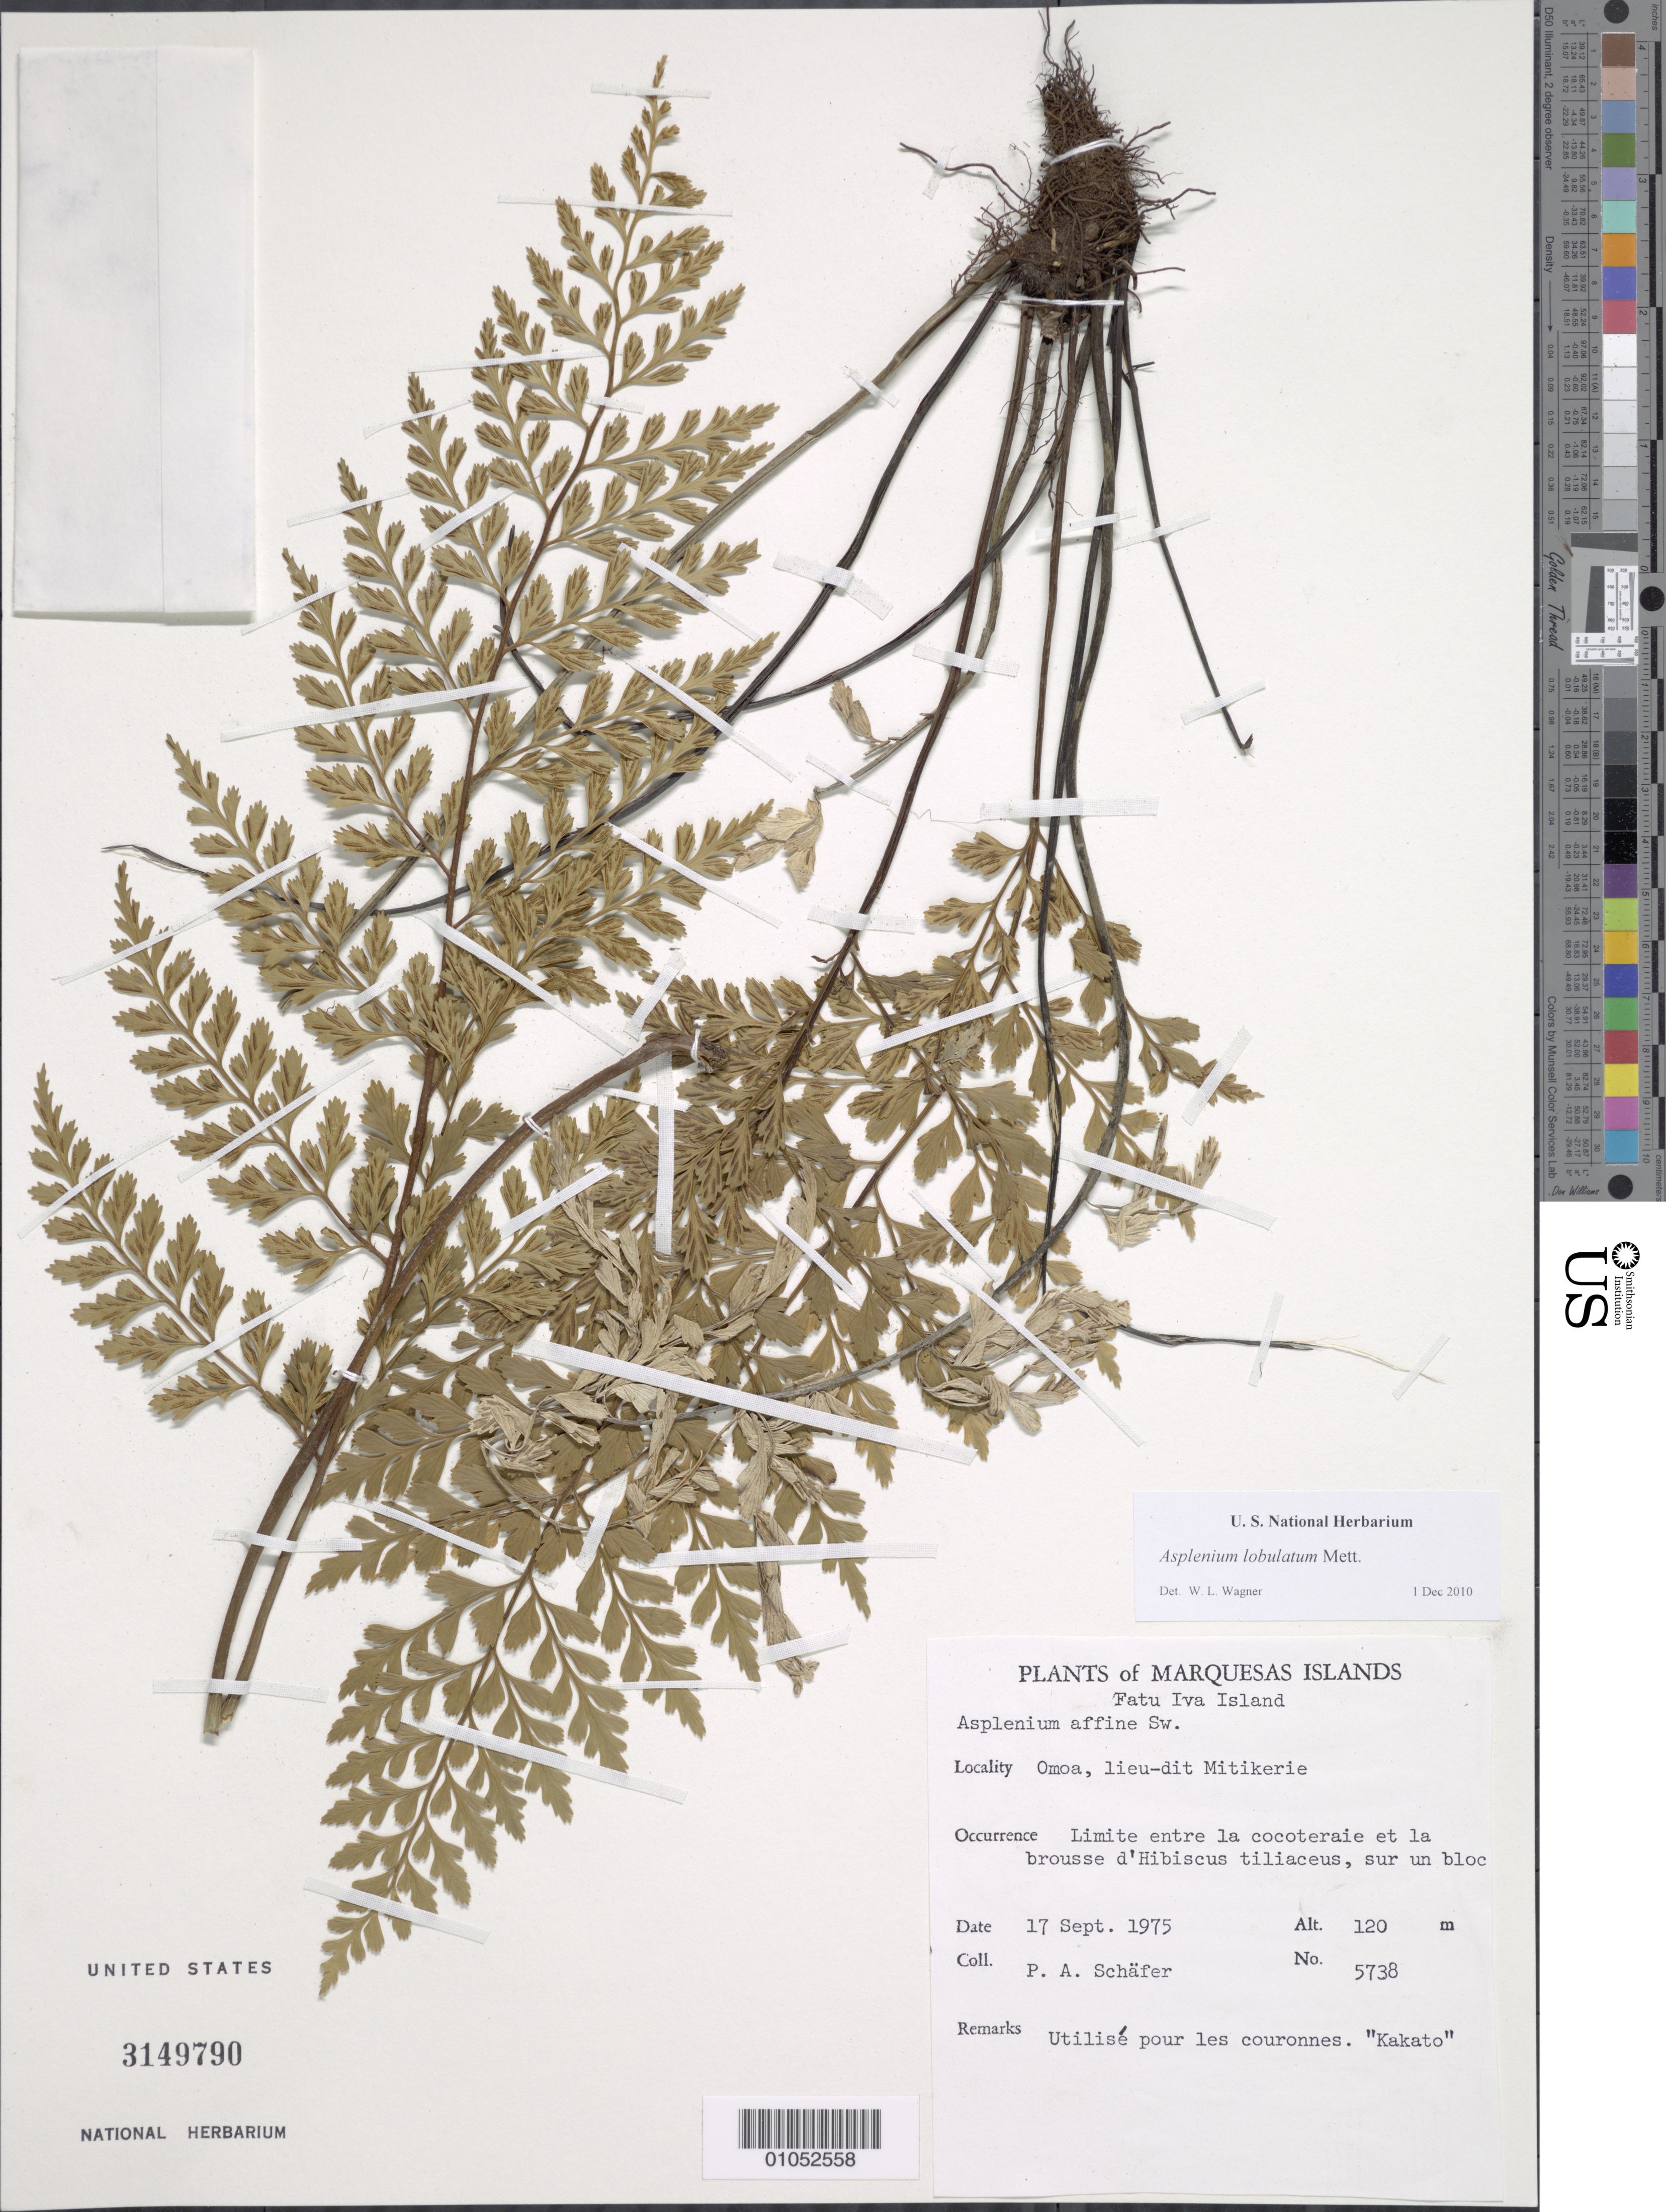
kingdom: Plantae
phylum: Tracheophyta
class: Polypodiopsida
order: Polypodiales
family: Aspleniaceae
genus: Asplenium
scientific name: Asplenium lobulatum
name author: Mett.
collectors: P. A. Schäfer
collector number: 5738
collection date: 1975-09-17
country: French Polynesia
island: Fatu Hiva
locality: Omoa, lieu-dit Mitikerie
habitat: Limite entre la cocoteraie et la brousse d'Hibiscus tiliaceus, sur un bloc.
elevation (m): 120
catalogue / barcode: US 3149790